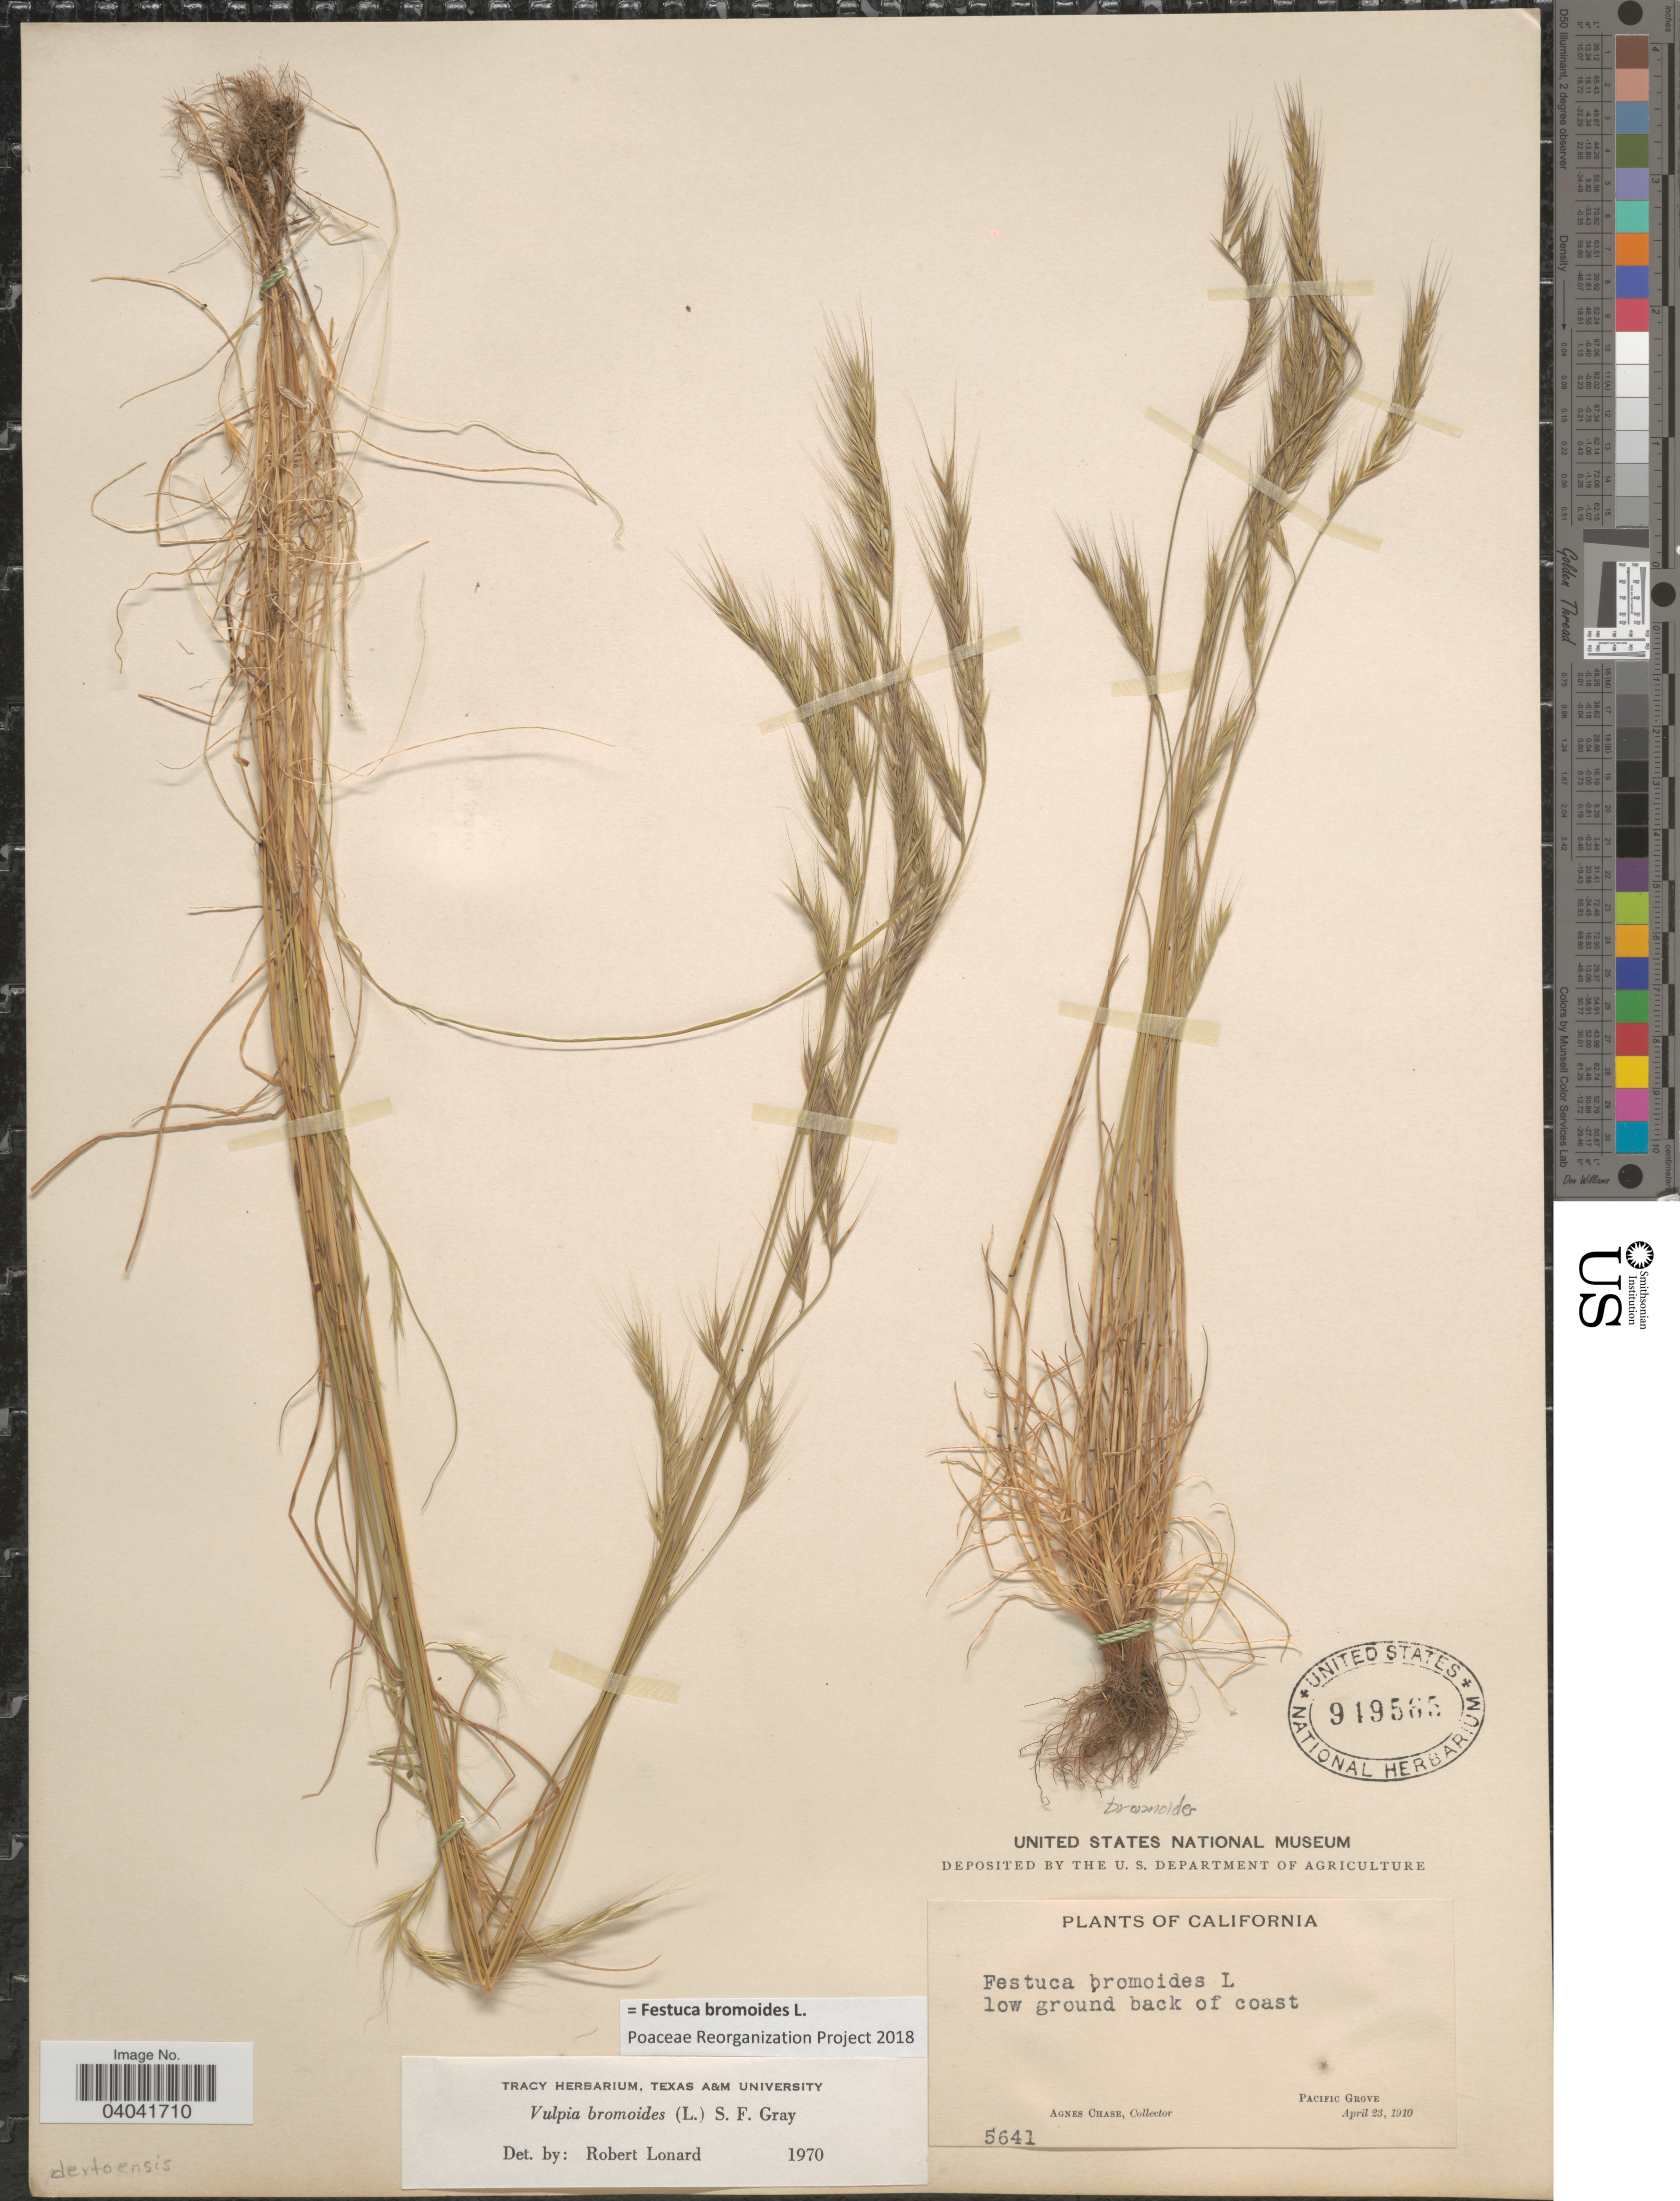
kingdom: Plantae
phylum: Tracheophyta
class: Liliopsida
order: Poales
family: Poaceae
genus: Festuca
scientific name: Festuca bromoides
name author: L.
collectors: A. Chase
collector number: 5641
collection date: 1910-04-23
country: United States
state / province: California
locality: Low ground back of coast. Pacific Grove.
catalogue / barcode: US 949565